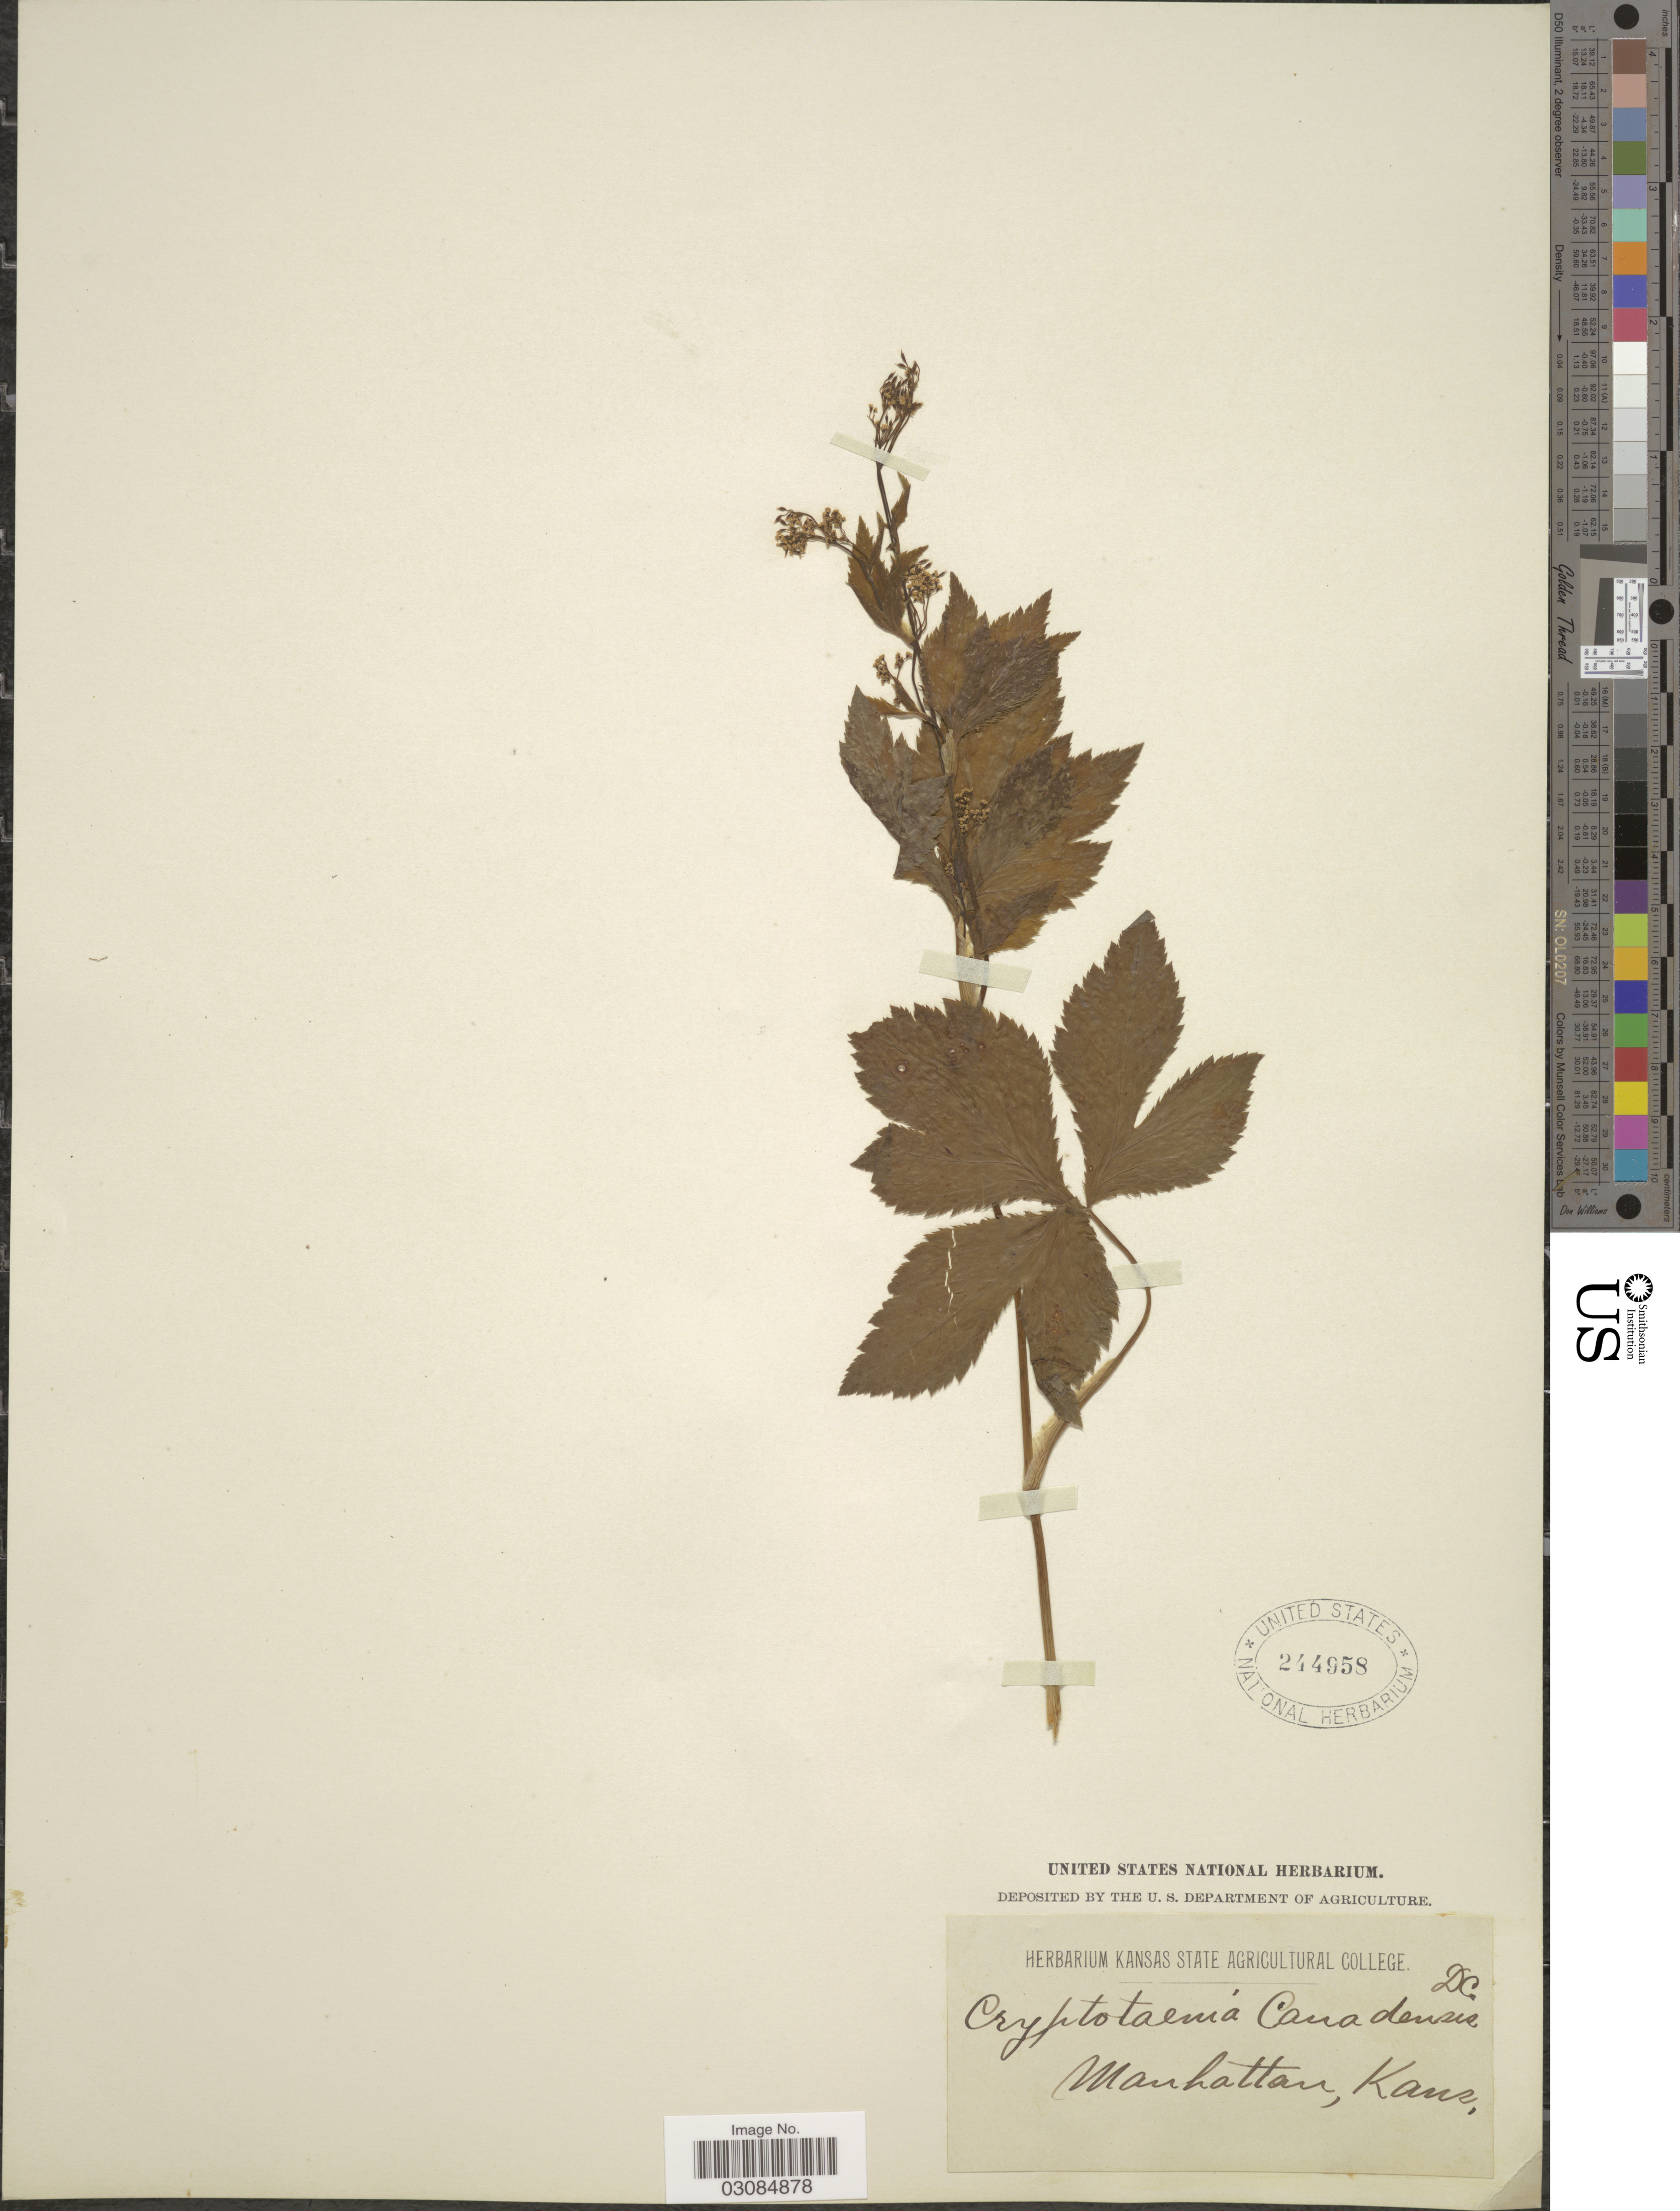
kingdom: Plantae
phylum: Tracheophyta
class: Magnoliopsida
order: Apiales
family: Apiaceae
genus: Cryptotaenia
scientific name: Cryptotaenia canadensis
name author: (L.) DC.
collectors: ex herb. Kansas State Agricultural College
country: United States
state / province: Kansas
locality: Manhattan.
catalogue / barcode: US 244958